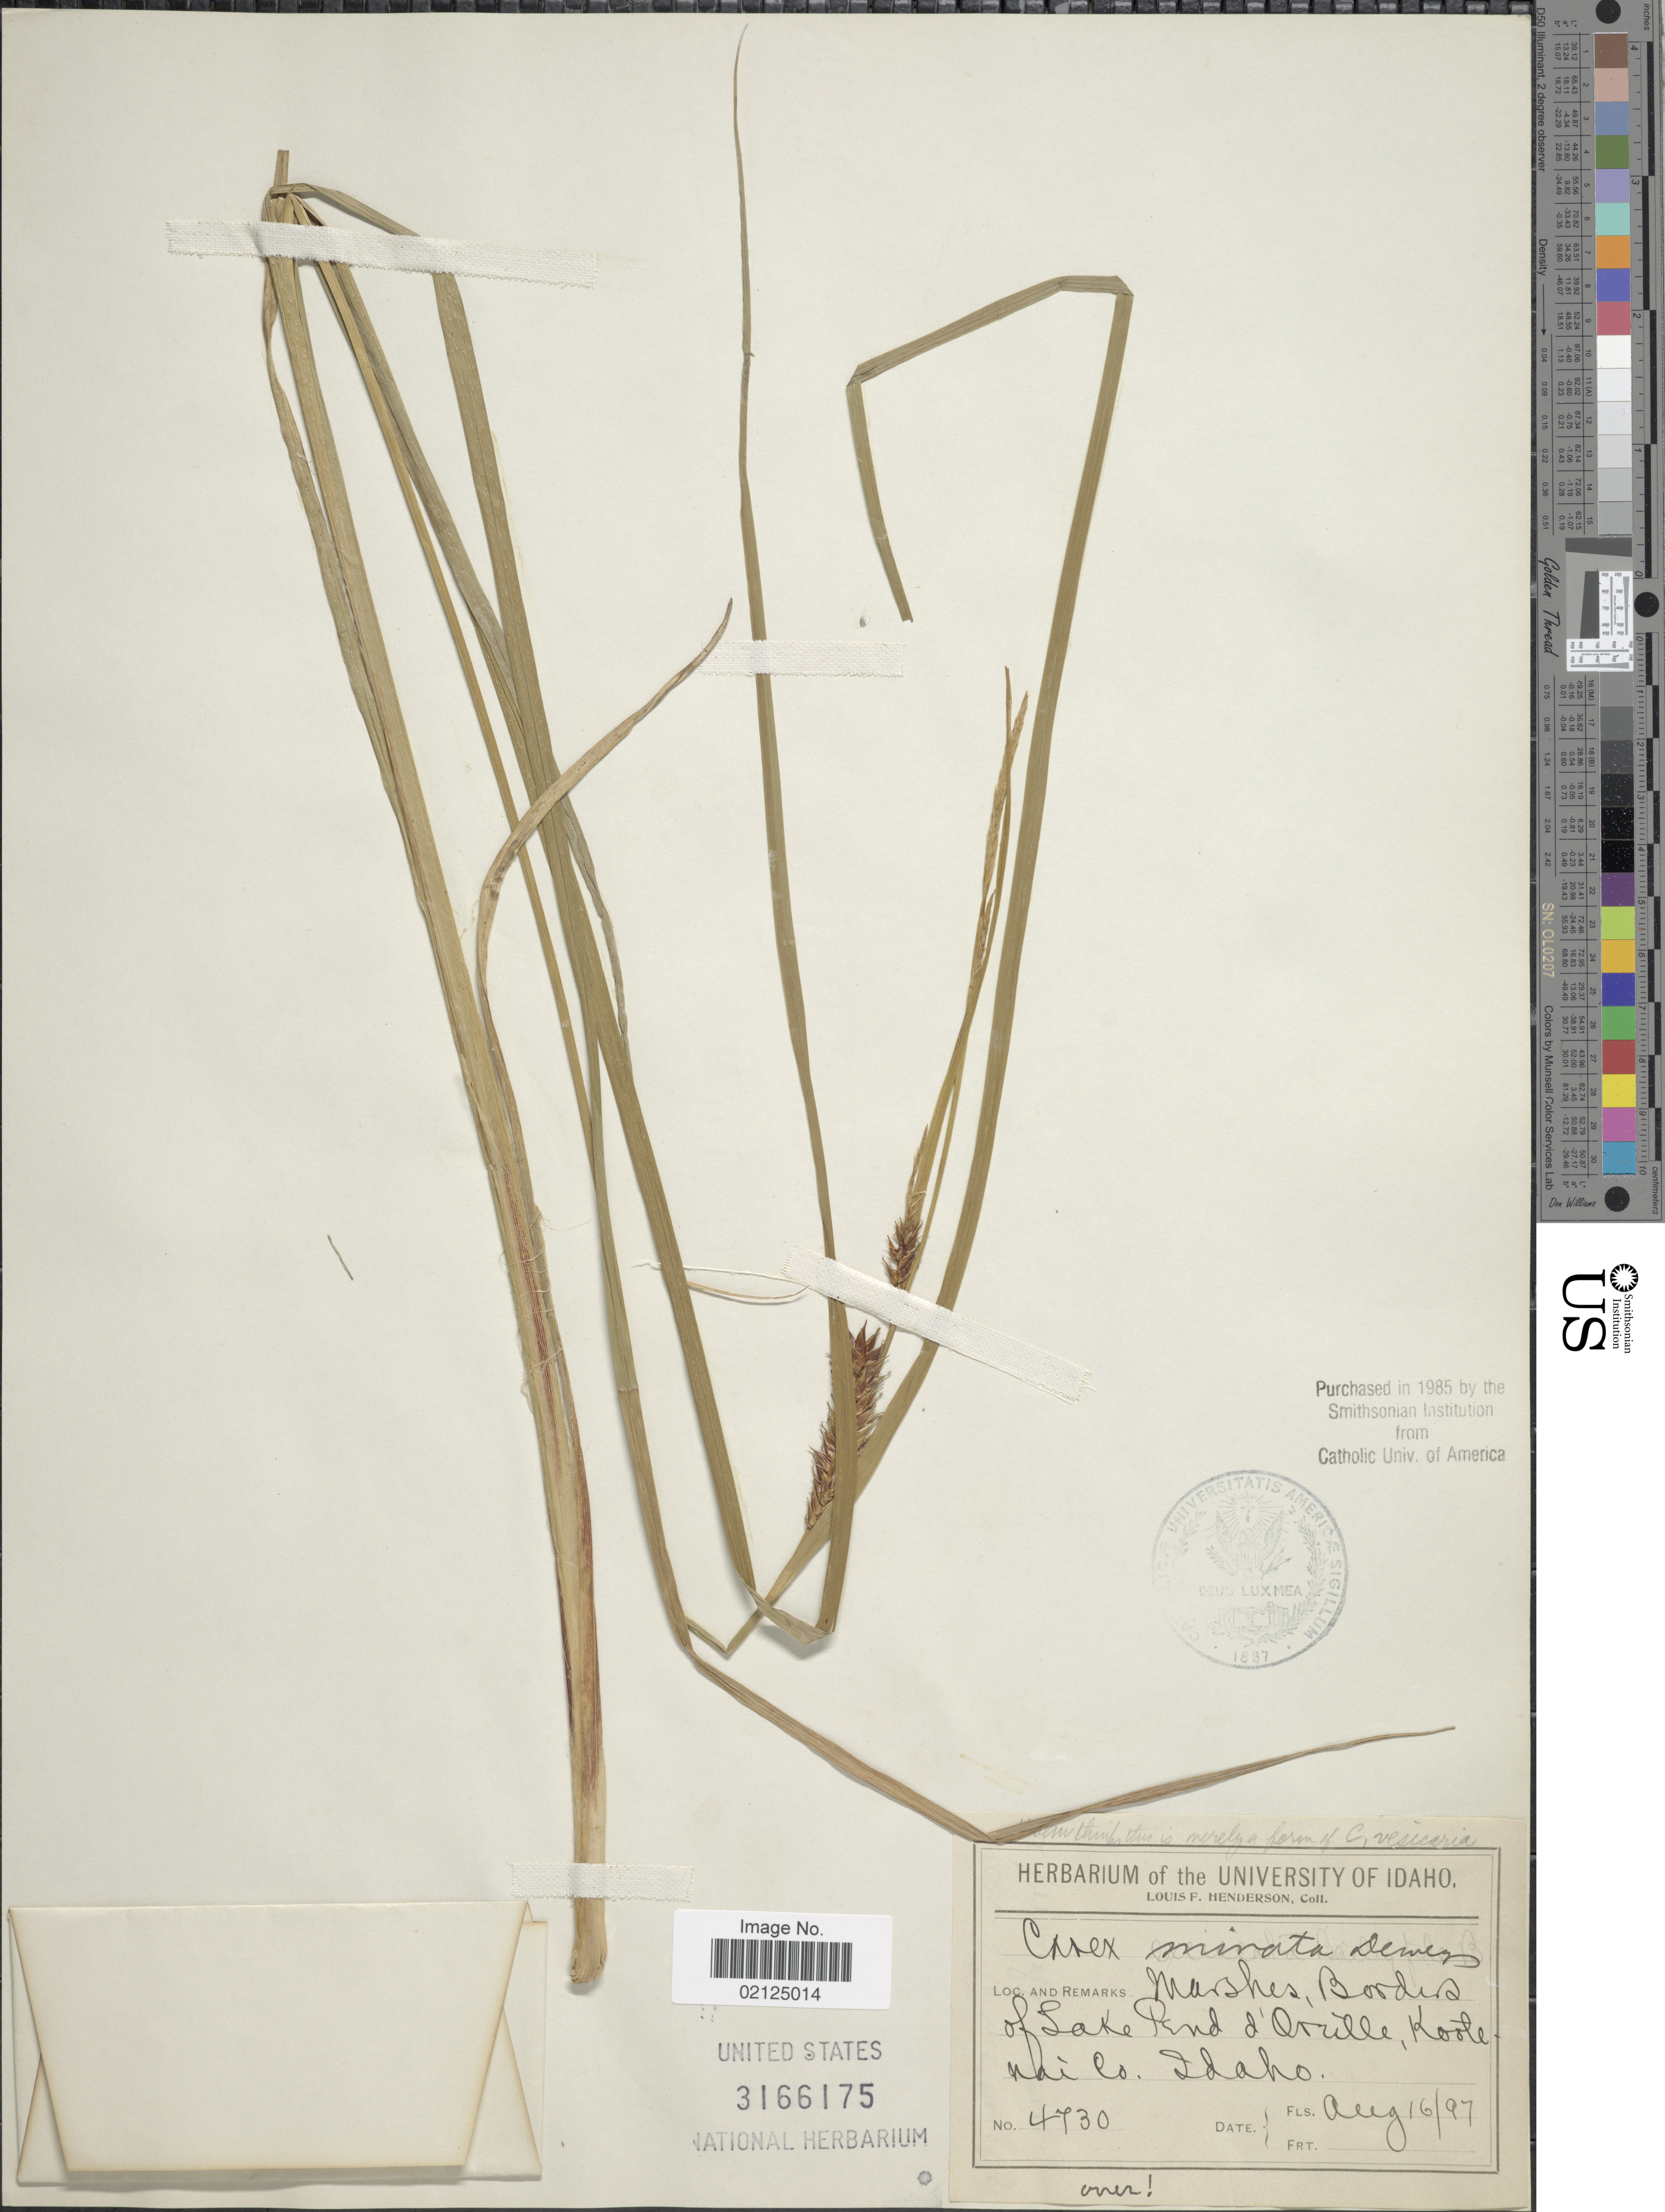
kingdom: Plantae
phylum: Tracheophyta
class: Liliopsida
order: Poales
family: Cyperaceae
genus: Carex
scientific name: Carex exsiccata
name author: L.H. Bailey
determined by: Strong, Mark T., (BOT), Smithsonian Institution - National Museum of Natural History (UNITED STATES)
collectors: L. Henderson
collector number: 4730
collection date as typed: Transcribed d/m/y: 16/8/97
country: United States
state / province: Idaho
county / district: Kootenai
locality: Borders of Lake Pend d'Oreille, Kootenai Co.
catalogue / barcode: US 3166175